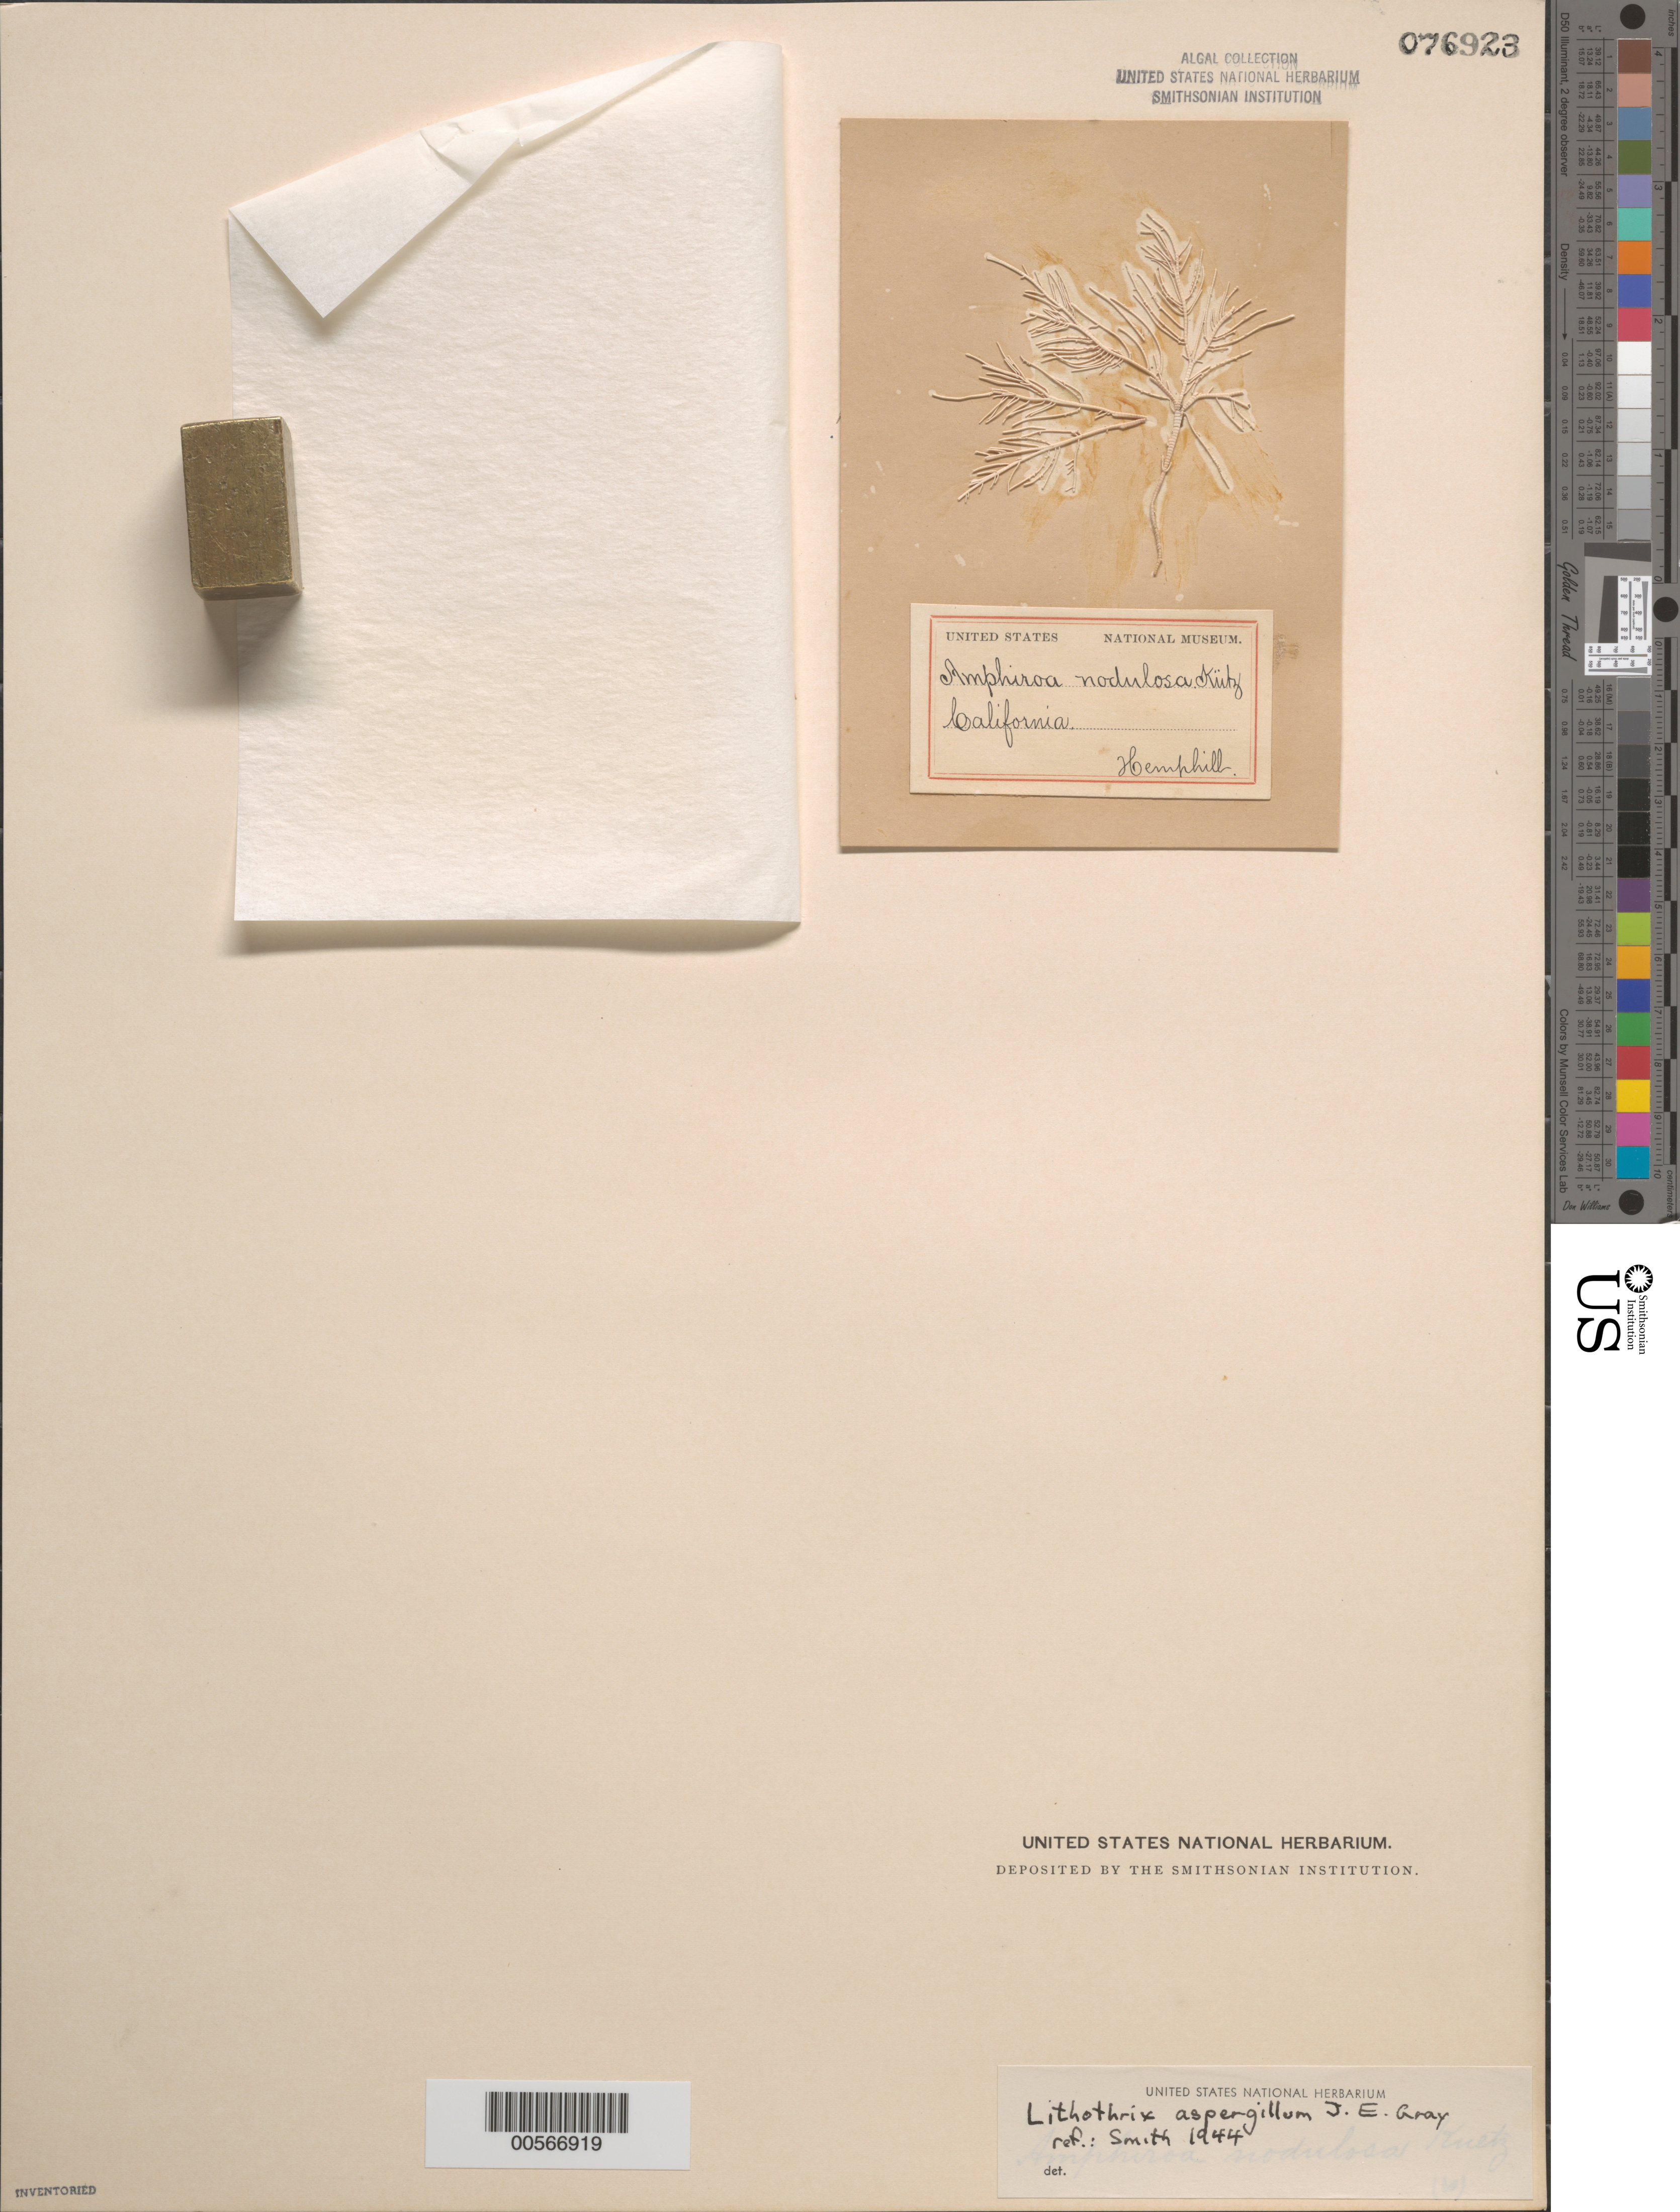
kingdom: Plantae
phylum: Rhodophyta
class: Florideophyceae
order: Corallinales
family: Lithophyllaceae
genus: Lithothrix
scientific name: Lithothrix aspergillum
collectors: A. H. Hemphill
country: United States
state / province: California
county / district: San Diego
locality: False Bay, San Diego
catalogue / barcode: US 76923